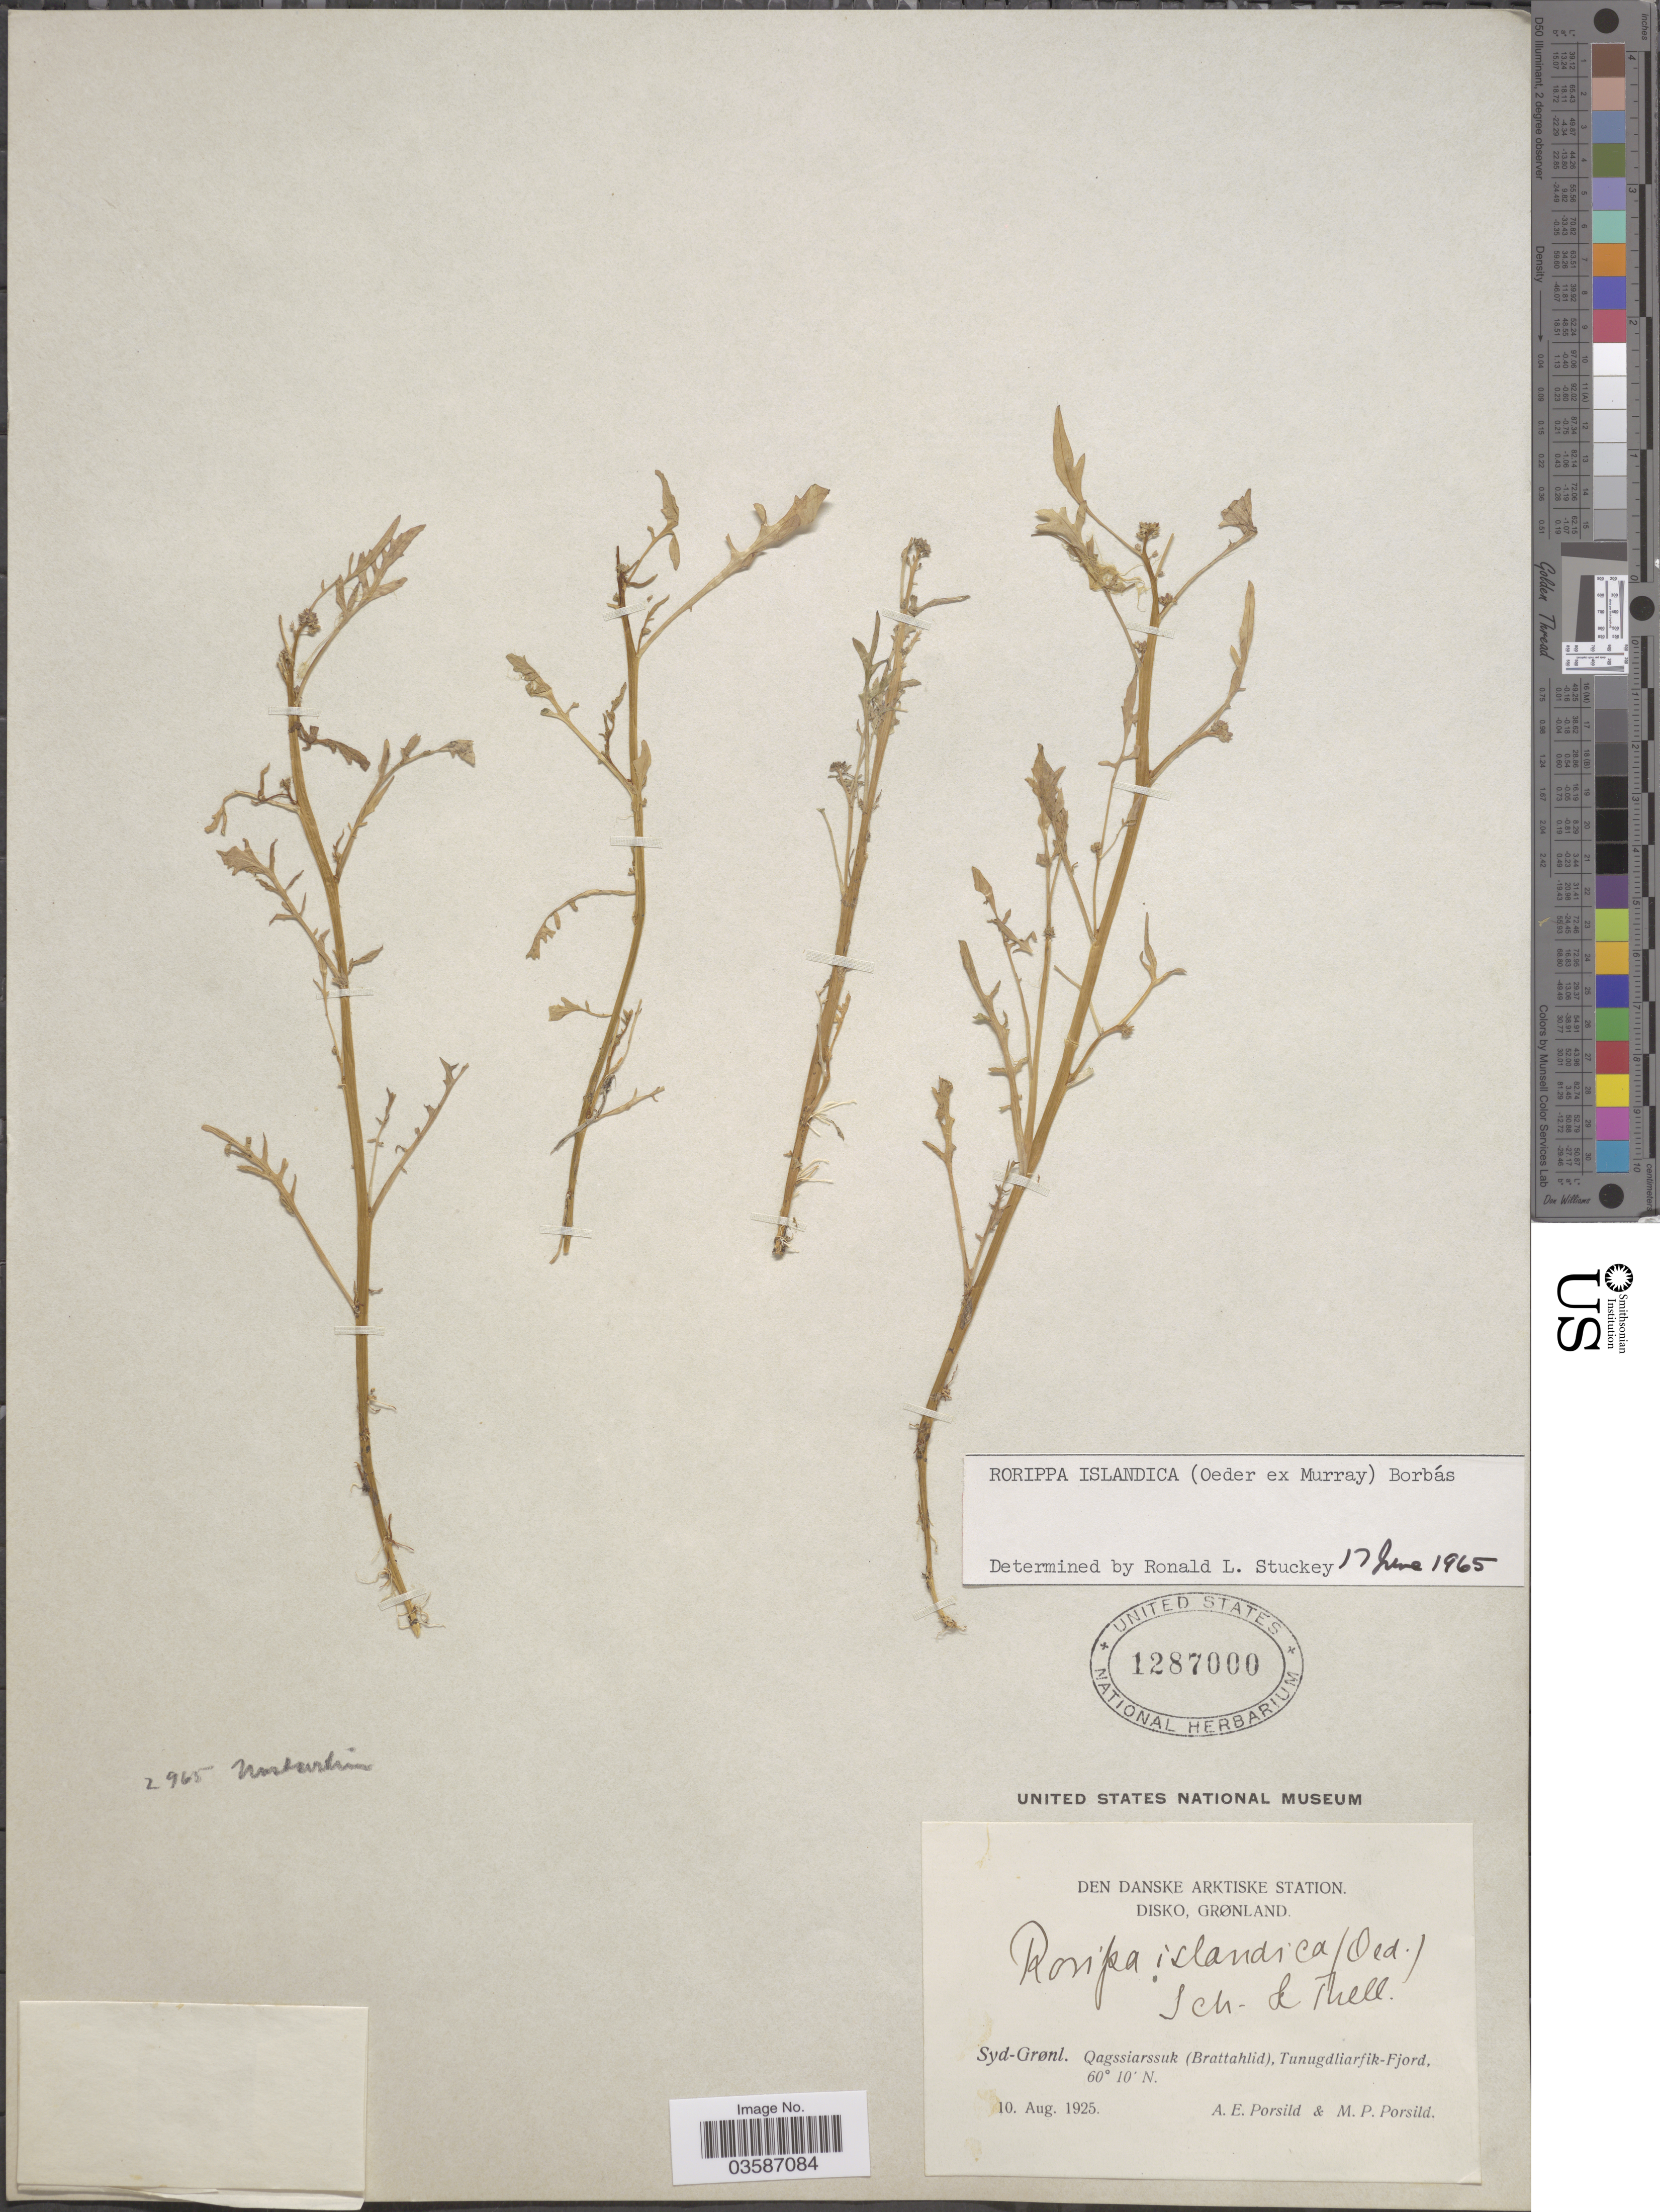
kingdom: Plantae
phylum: Tracheophyta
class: Magnoliopsida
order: Brassicales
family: Brassicaceae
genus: Rorippa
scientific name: Rorippa islandica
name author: (Oeder) Borbás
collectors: A. E. Porsild & M. P. Porsild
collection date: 1925-08-10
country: Greenland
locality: Den Danske Artiske Station. Disko, Grønland. Syd-Grønl. Qagssiarssuk (Brattahlid), Tunugdliarfik-Fjord.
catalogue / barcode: US 1287000